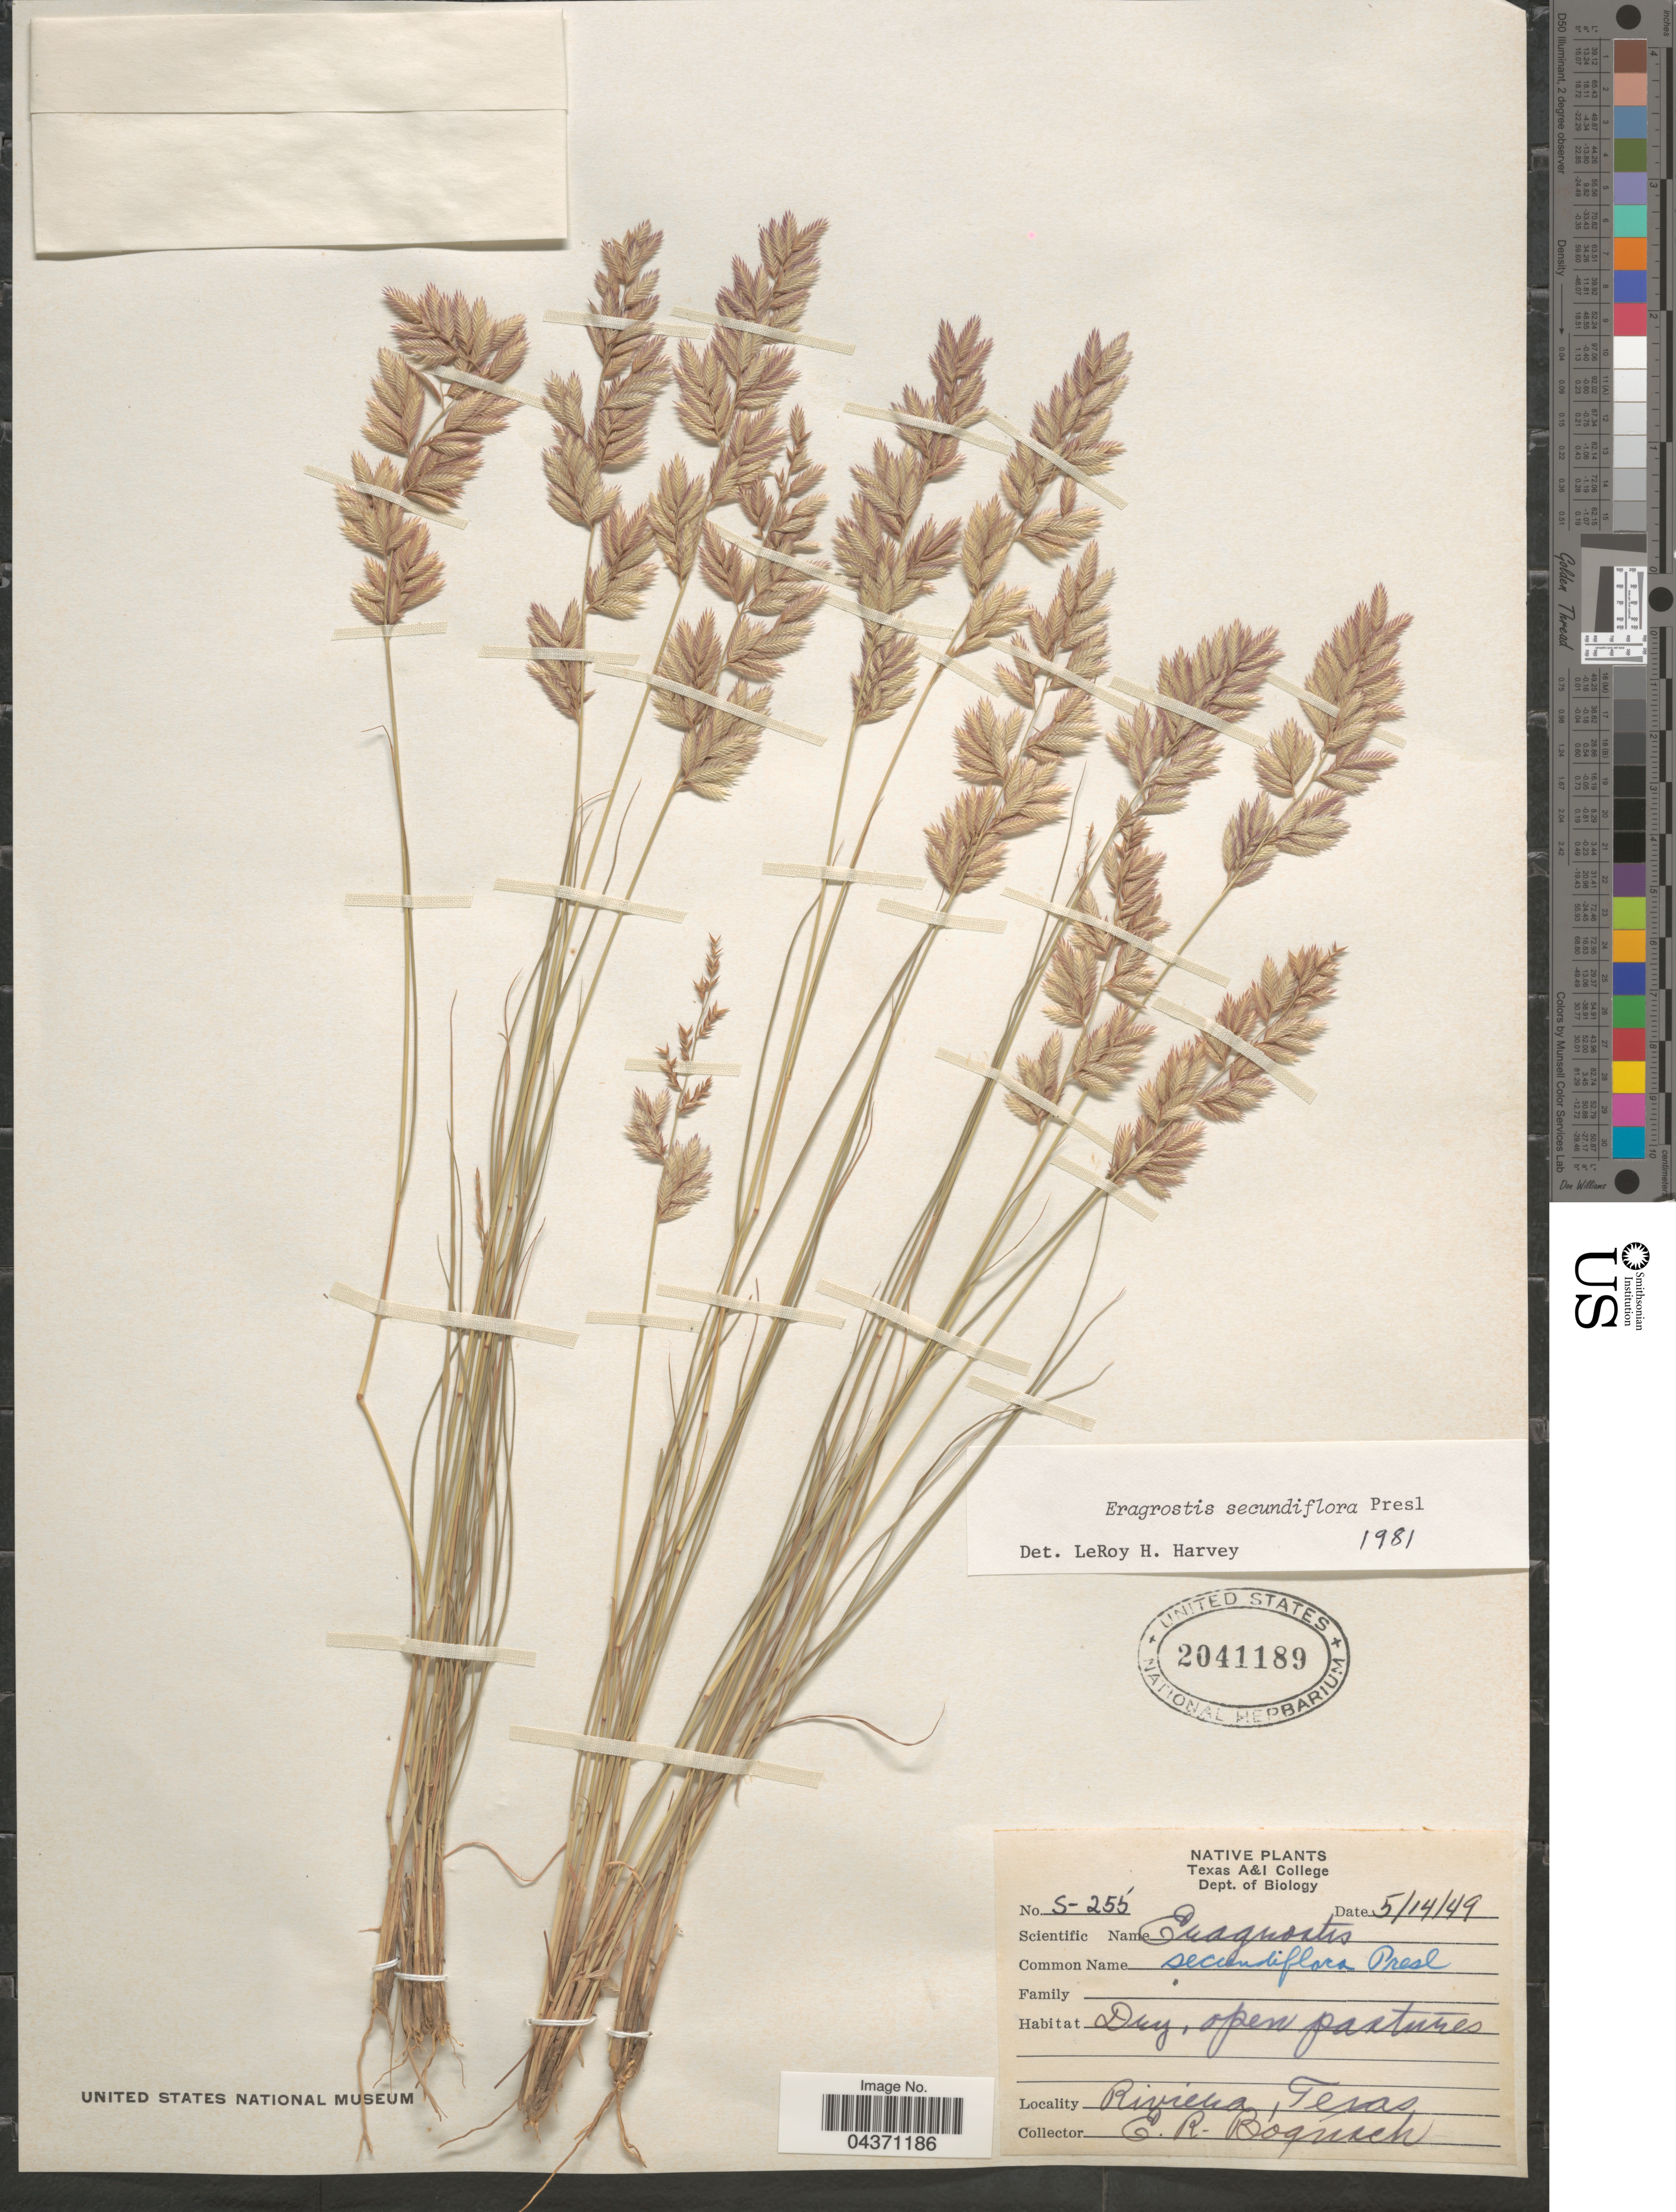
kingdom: Plantae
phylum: Tracheophyta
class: Liliopsida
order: Poales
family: Poaceae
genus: Eragrostis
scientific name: Eragrostis secundiflora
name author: J. Presl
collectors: E. Bognach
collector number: S-255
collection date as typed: Transcribed d/m/y: 14/5/49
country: United States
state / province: Texas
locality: Dry, open pastures. Riviera.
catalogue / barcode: US 2041189